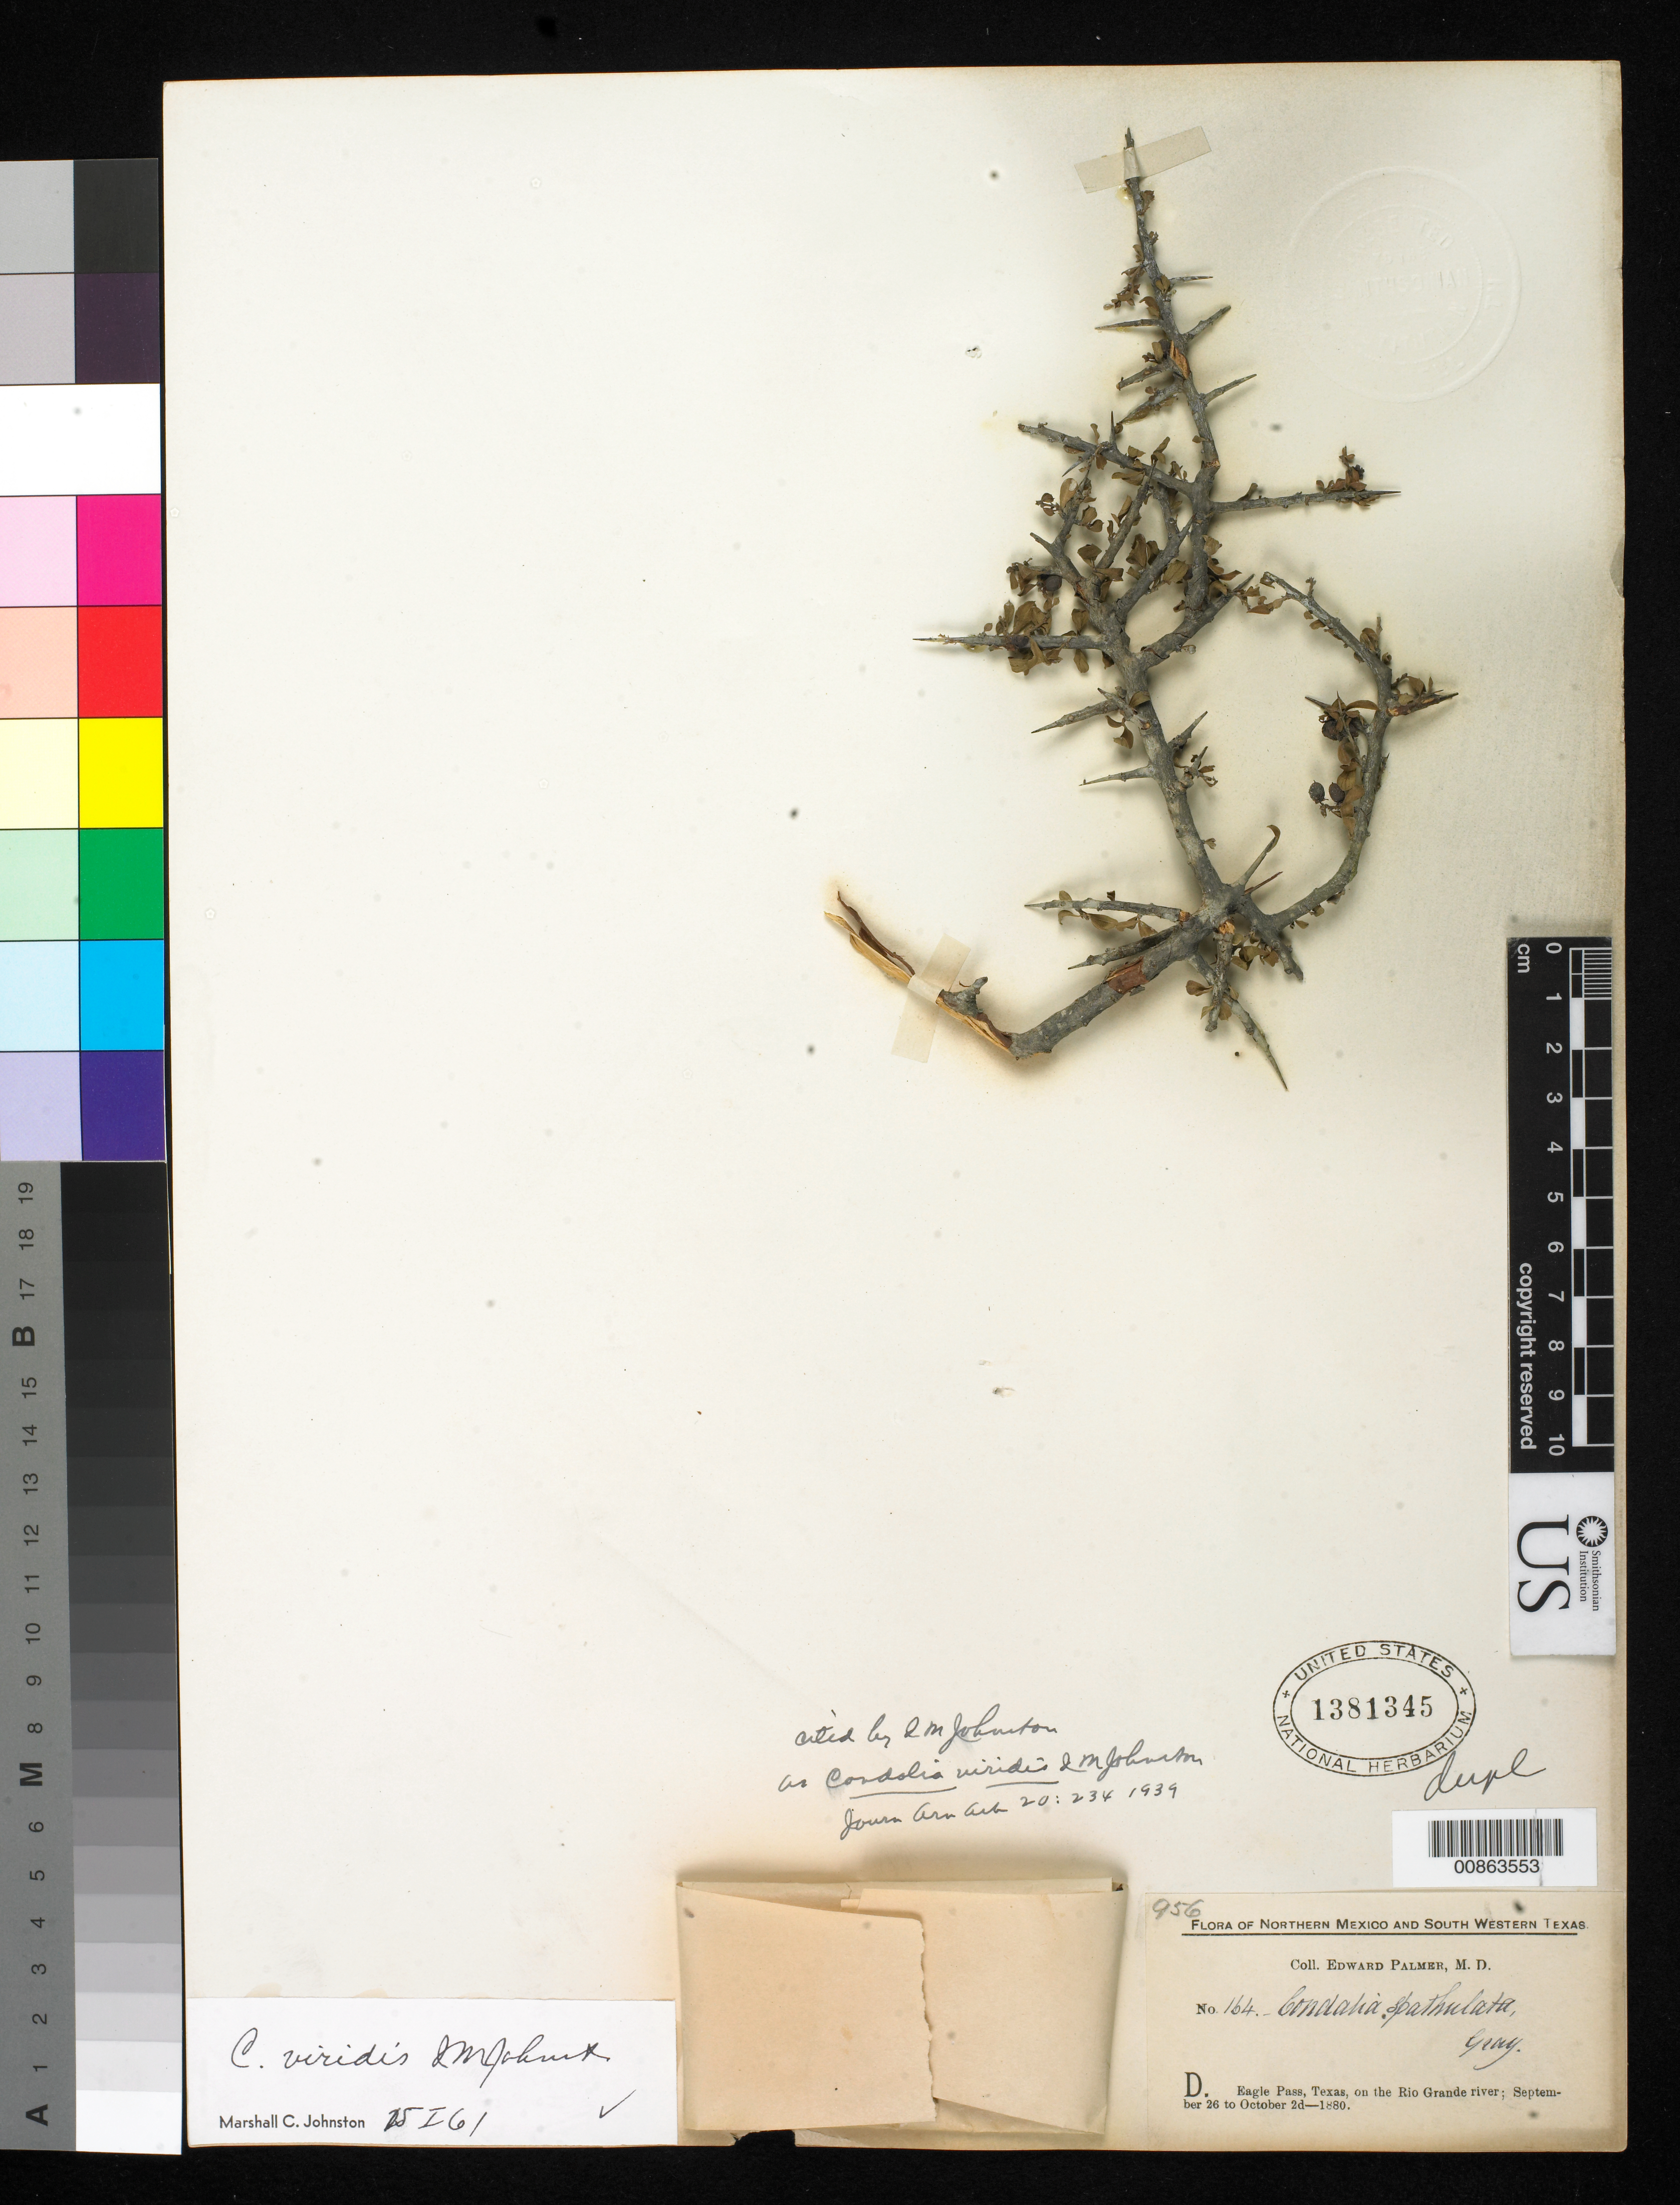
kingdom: Plantae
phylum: Tracheophyta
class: Magnoliopsida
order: Rosales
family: Rhamnaceae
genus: Condalia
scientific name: Condalia viridis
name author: I.M. Johnst.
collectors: E. Palmer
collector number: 164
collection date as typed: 26 Sep 1880 to 02 Oct 1880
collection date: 1880-09-26/1880-10-02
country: United States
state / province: Texas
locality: D. Eagle Pass, Texas, on the Rio Grande river.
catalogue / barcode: US 1381345